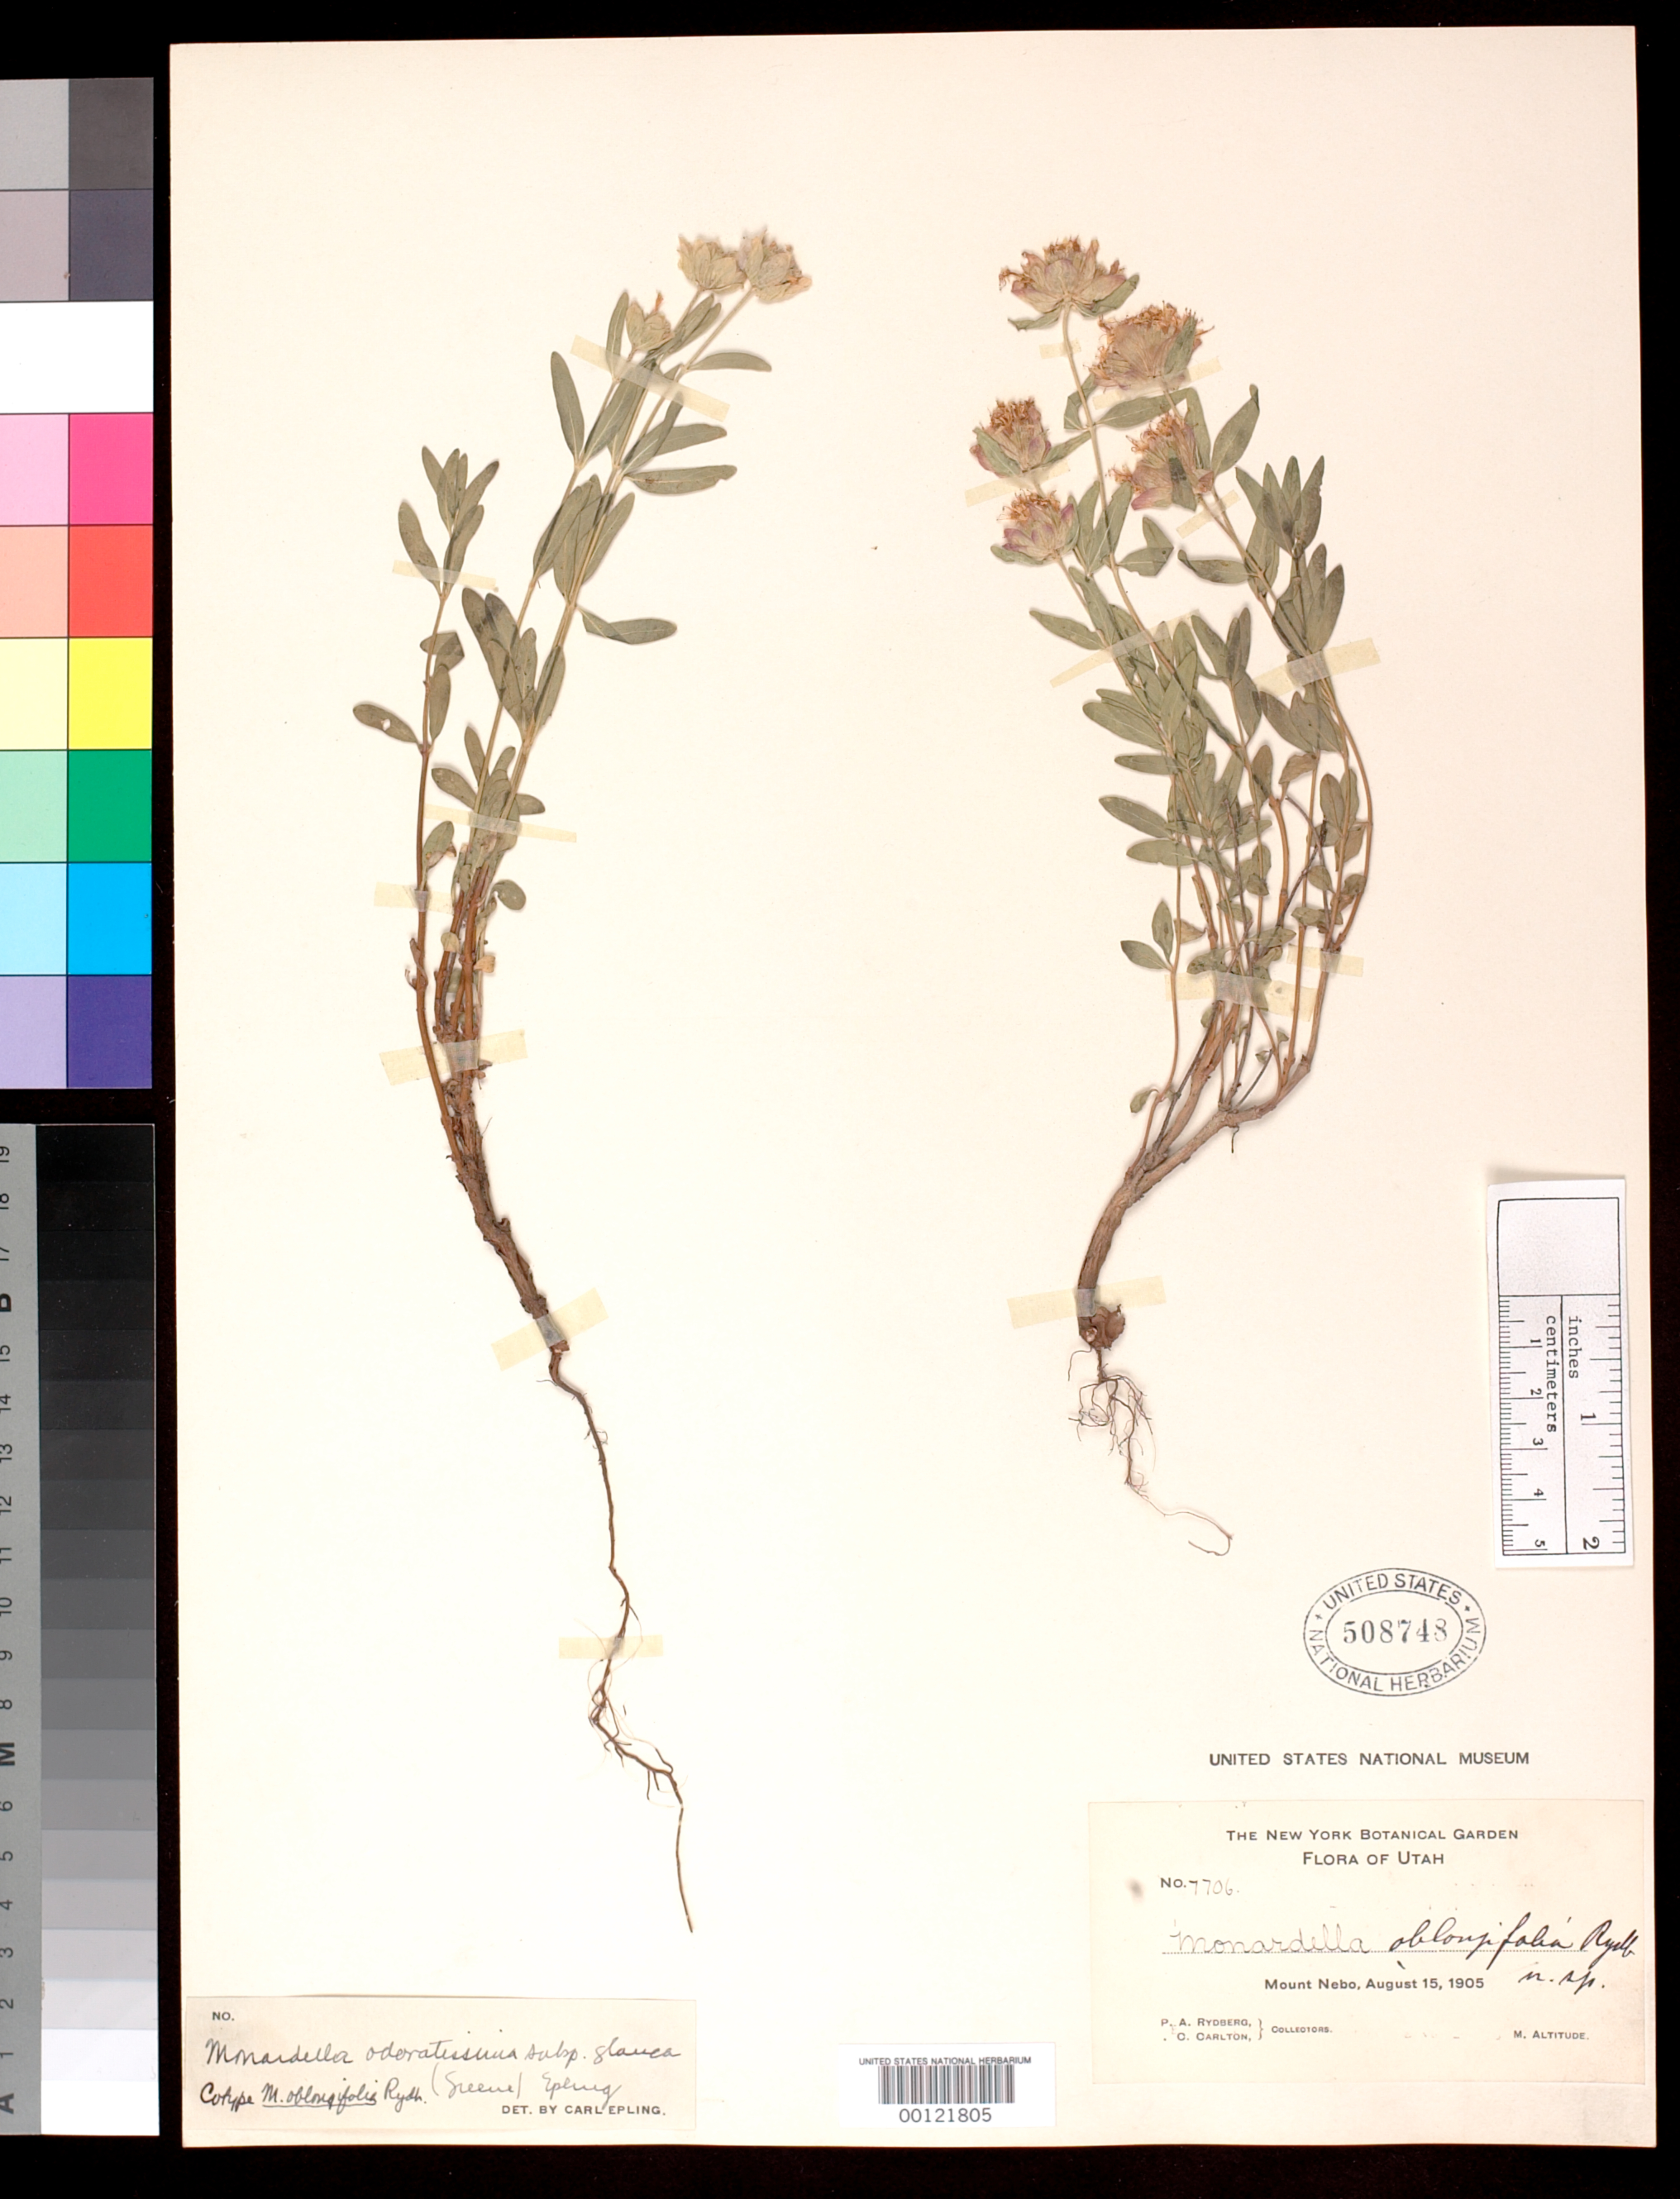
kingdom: Plantae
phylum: Tracheophyta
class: Magnoliopsida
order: Lamiales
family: Lamiaceae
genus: Madronella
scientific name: Madronella oblongifolia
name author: Rydb.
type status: Isotype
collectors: P. A. Rydberg & E. Carlton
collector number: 7706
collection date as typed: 15 Aug 1905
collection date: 1905-08-15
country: United States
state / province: Utah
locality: Mount Nebo.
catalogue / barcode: US 508748